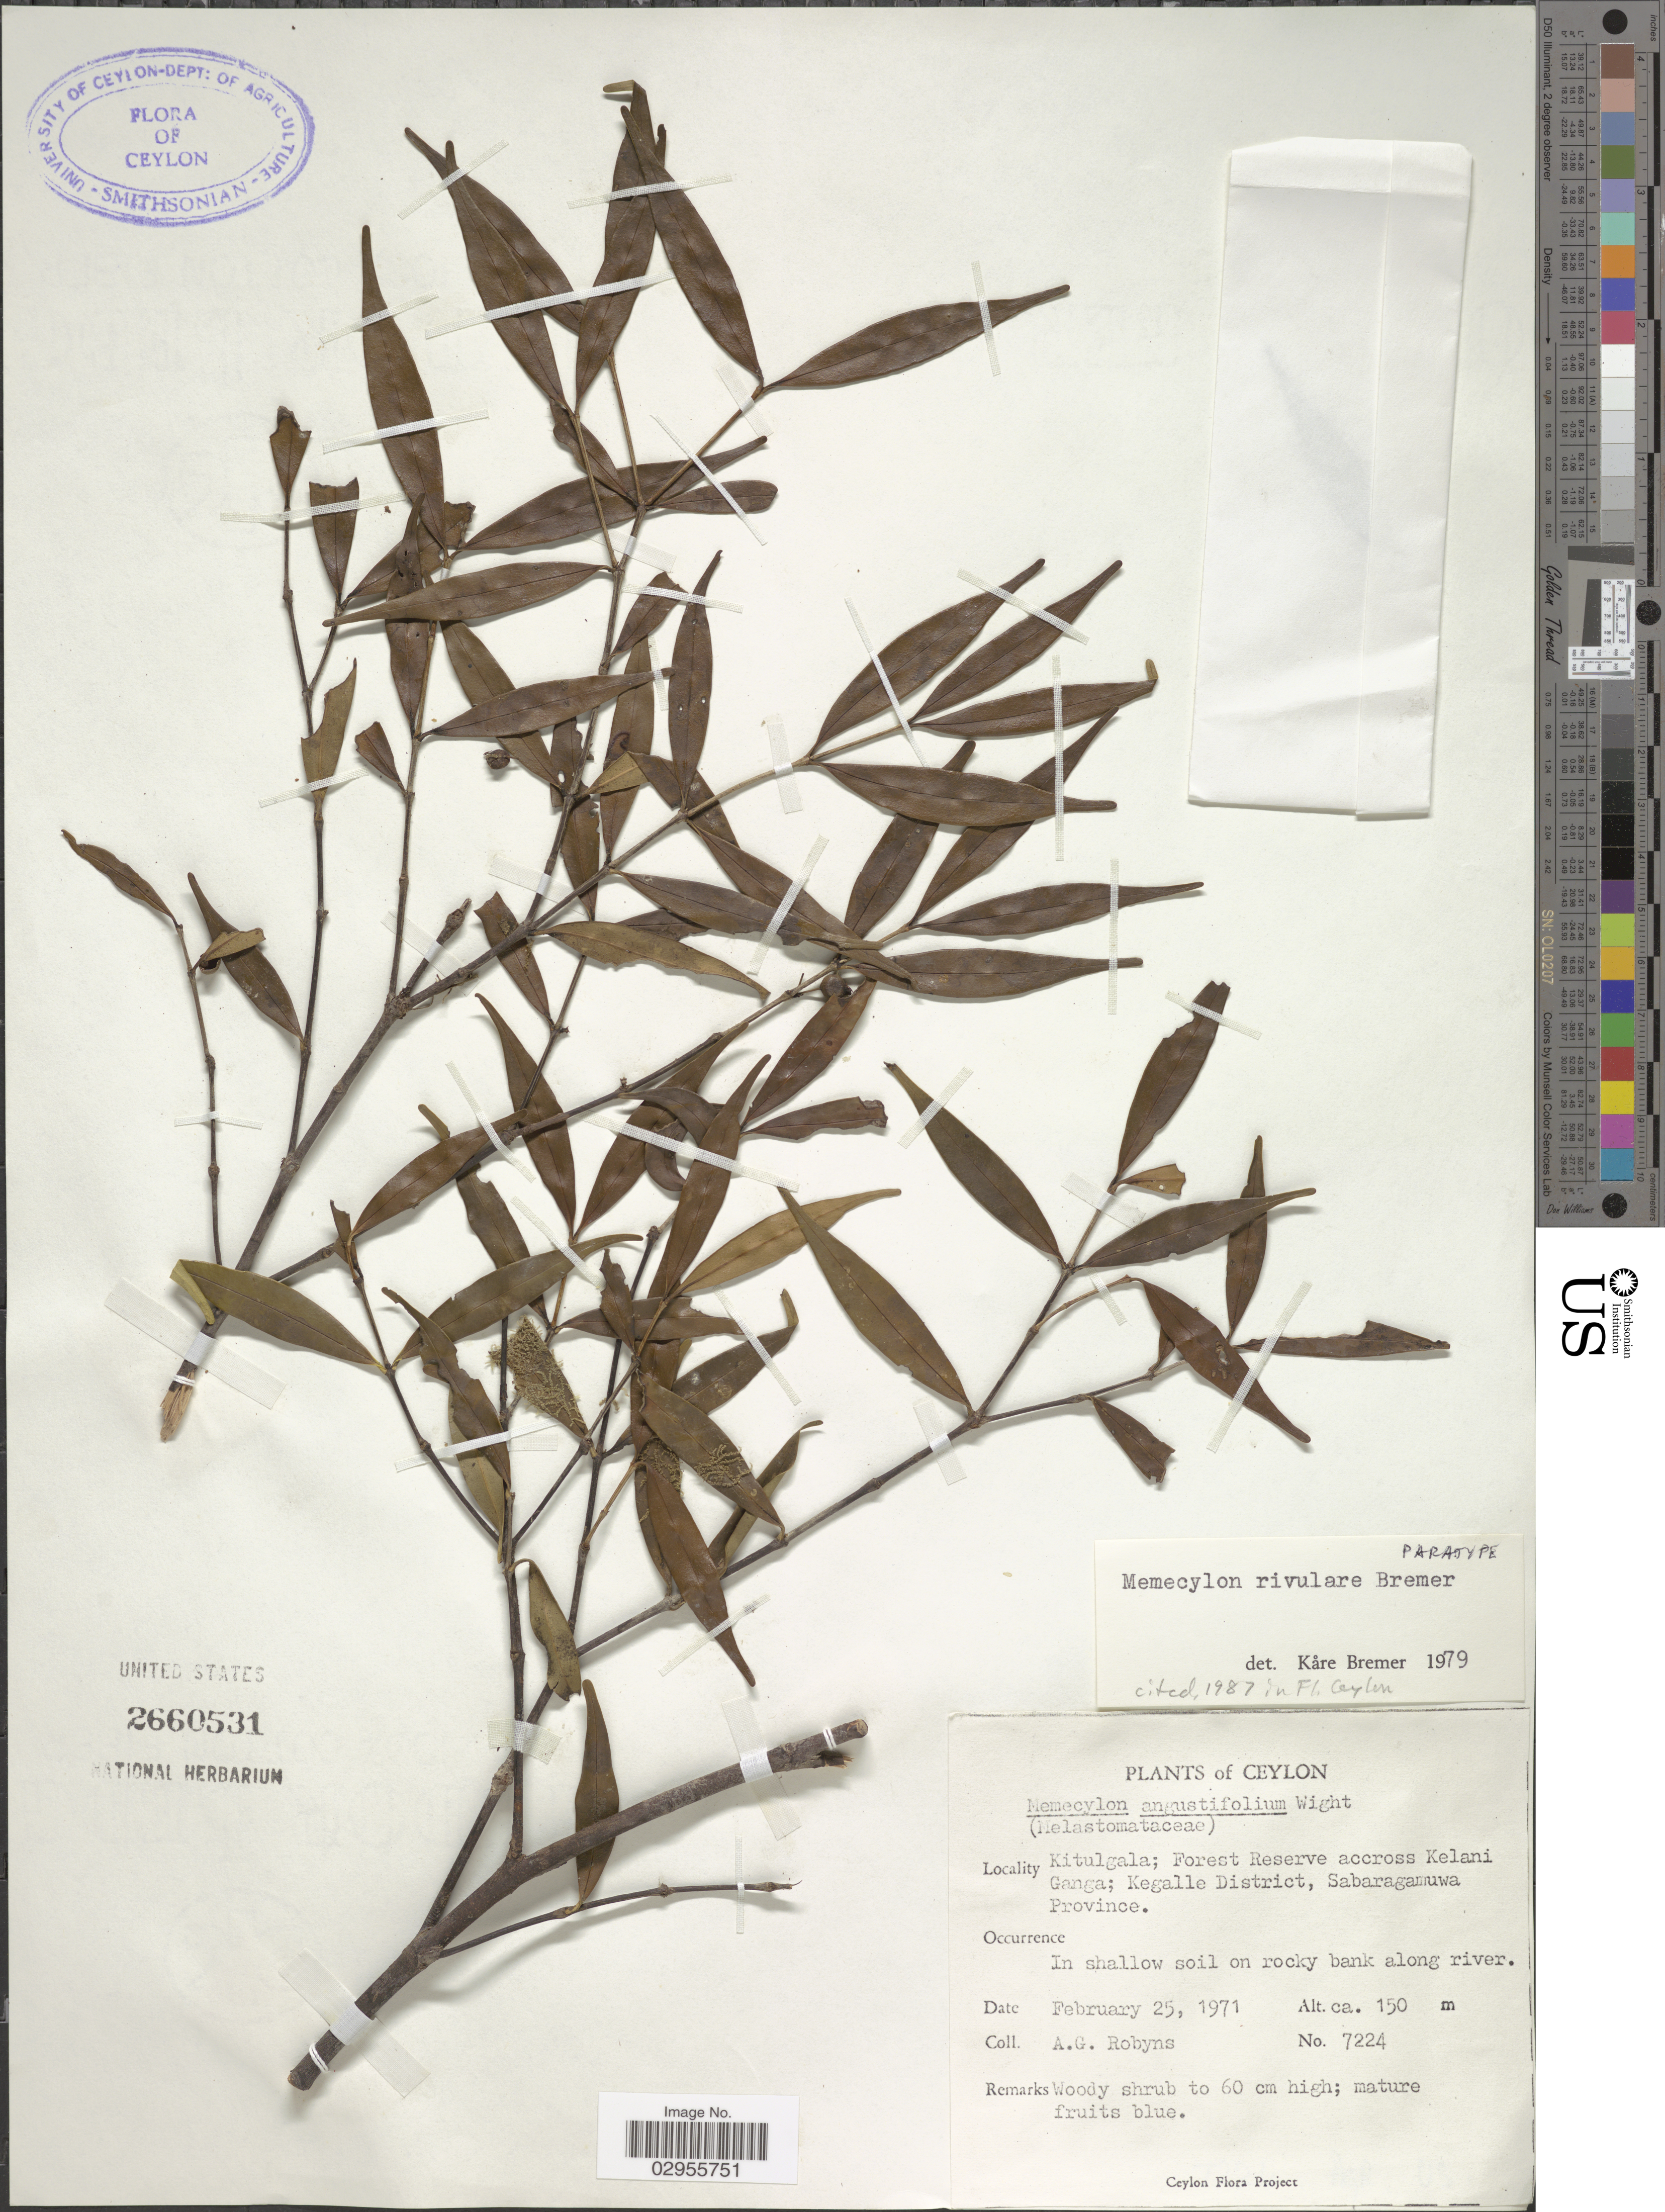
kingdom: Plantae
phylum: Tracheophyta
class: Magnoliopsida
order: Myrtales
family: Melastomataceae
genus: Memecylon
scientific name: Memecylon rivulare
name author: K. Bremer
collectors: A. Robyns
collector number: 7224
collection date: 1971-02-25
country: Sri Lanka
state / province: Sabaragamuwa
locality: Ceylon, Kitulgala; Forest Reserve accross Kelani Ganga; Kegalle District.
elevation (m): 150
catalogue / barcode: US 2660531